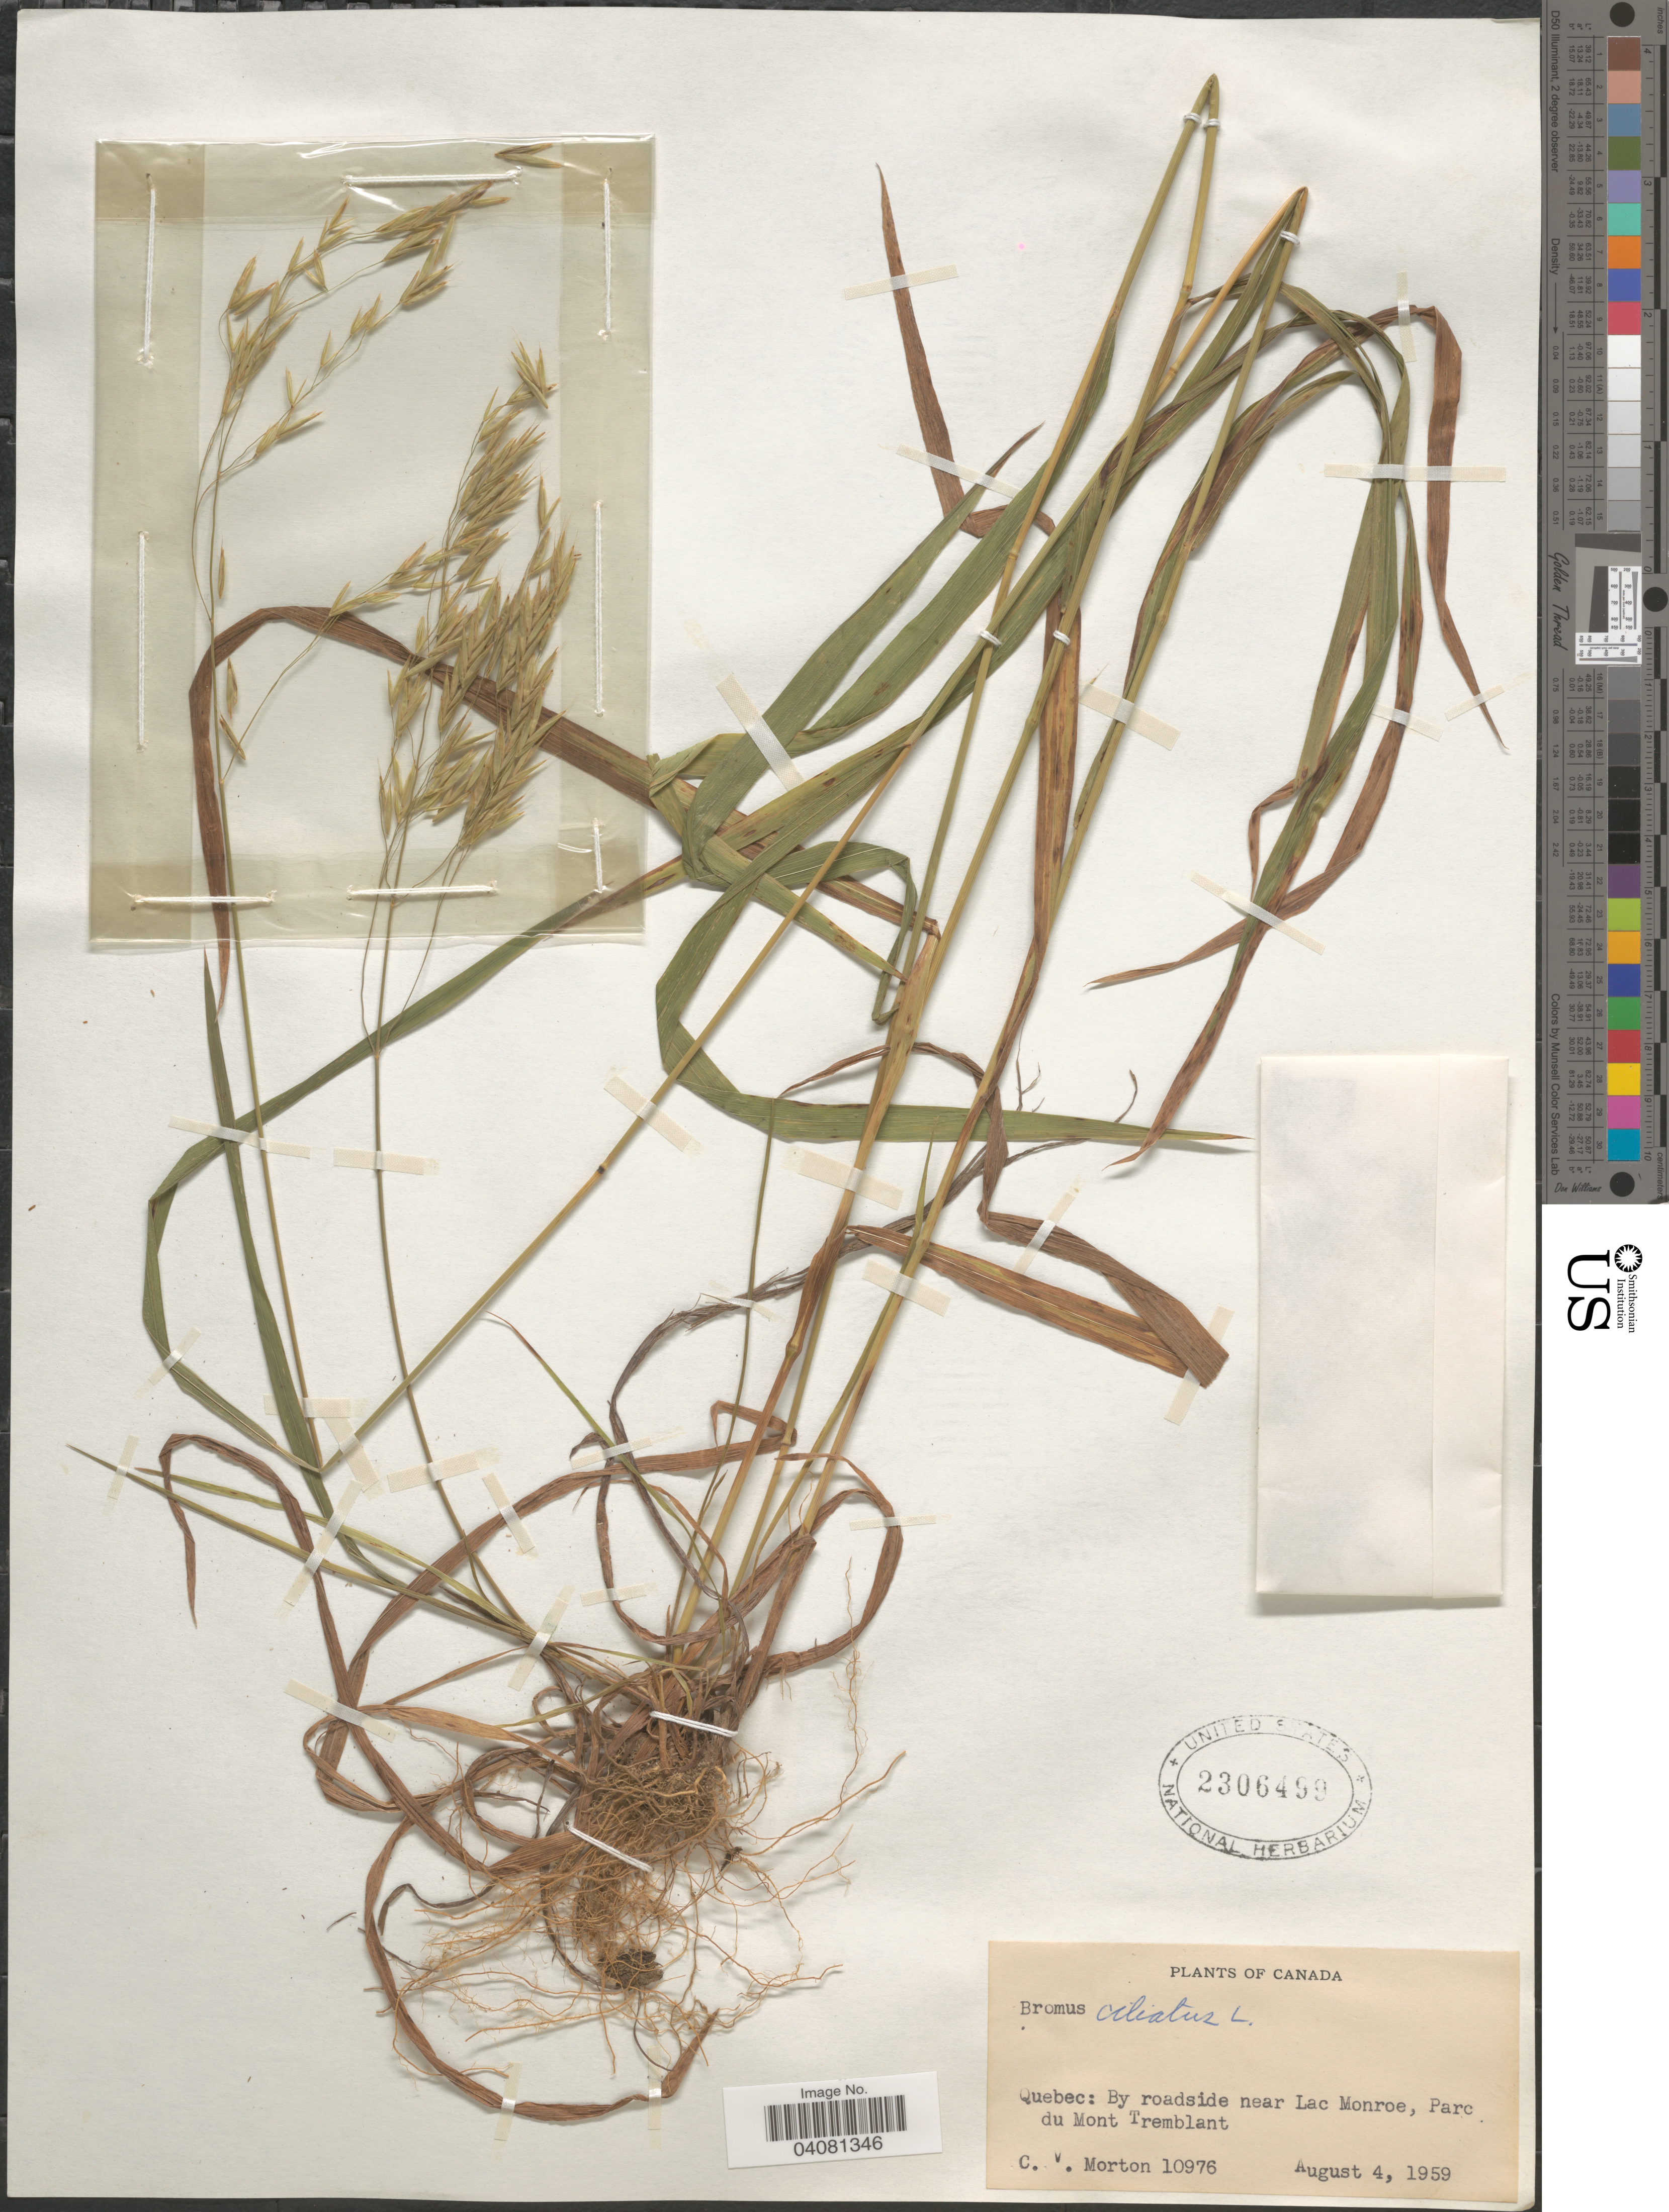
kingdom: Plantae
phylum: Tracheophyta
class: Liliopsida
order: Poales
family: Poaceae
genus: Bromus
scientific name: Bromus ciliatus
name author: L.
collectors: C. V. Morton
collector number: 10976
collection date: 1959-08-04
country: Canada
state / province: Quebec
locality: By roadside near Lac Monroe, Parc du Mont Tremblant.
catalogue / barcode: US 2306499